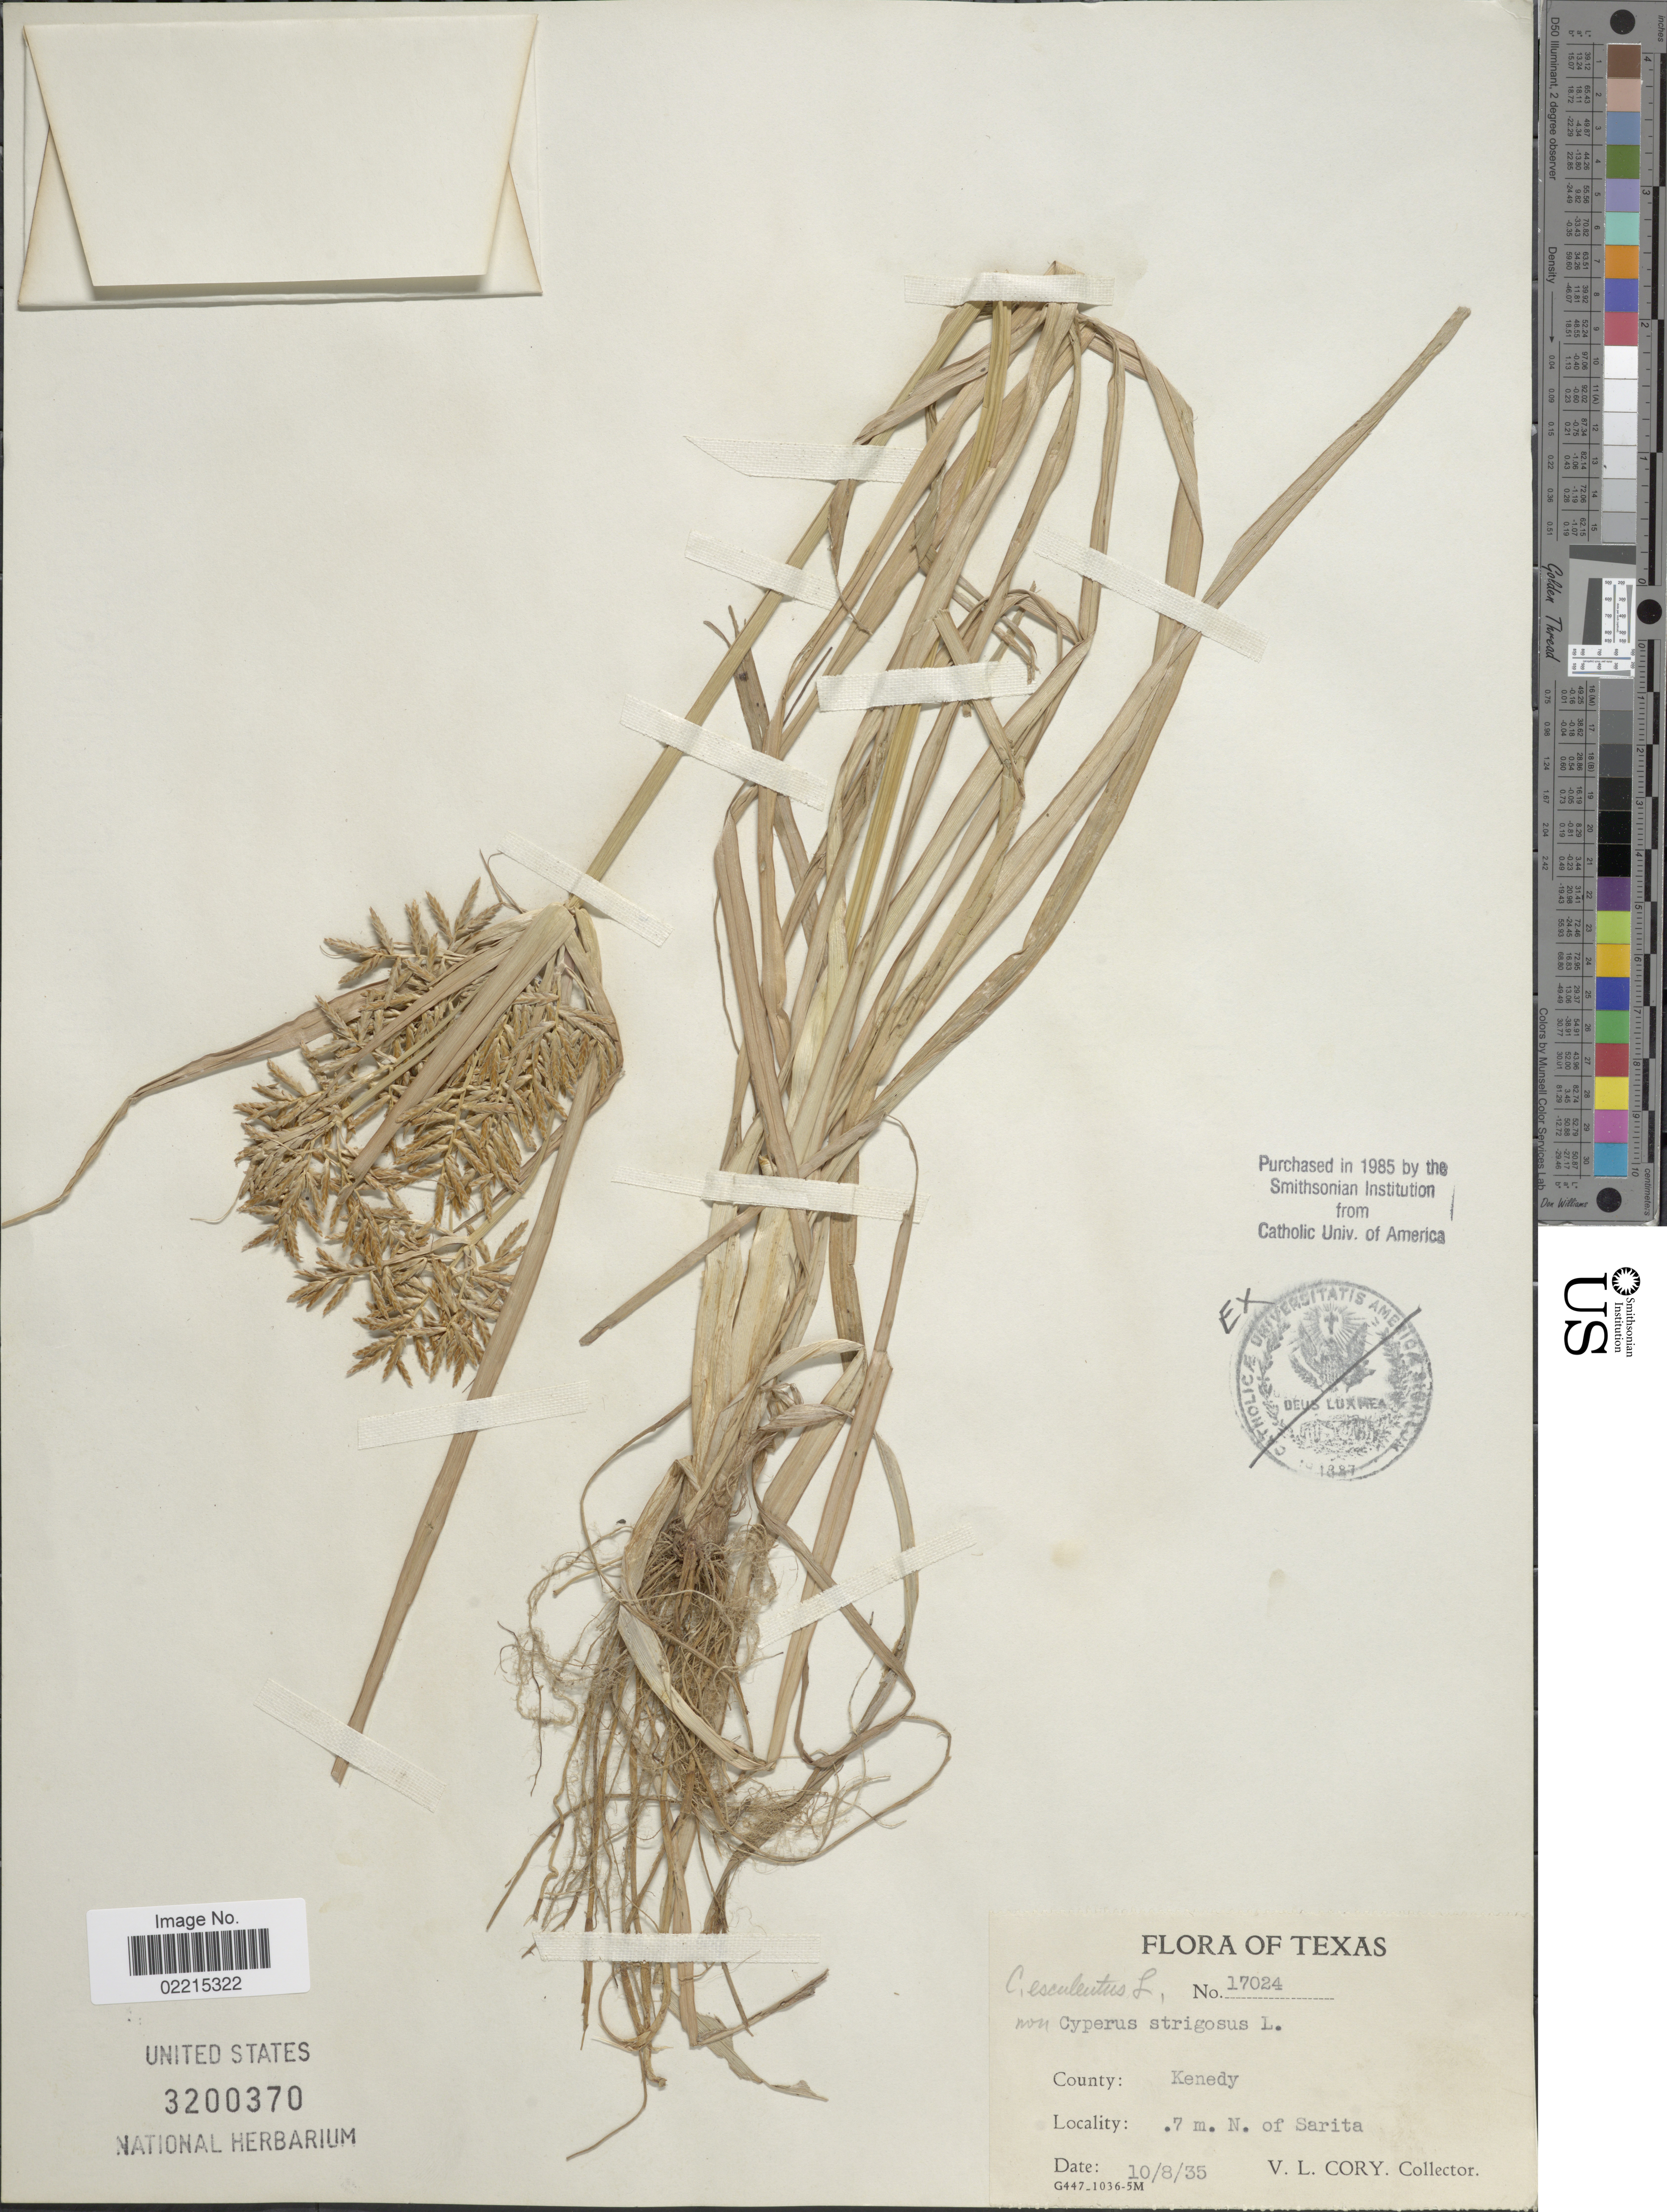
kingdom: Plantae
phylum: Tracheophyta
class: Liliopsida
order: Poales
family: Cyperaceae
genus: Cyperus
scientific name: Cyperus esculentus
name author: L.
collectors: V. Cory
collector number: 17024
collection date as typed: Transcribed d/m/y: 8/10/35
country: United States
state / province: Texas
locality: Coutny: Kenedy, 7 m. N. of Sarita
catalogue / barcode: US 3200370